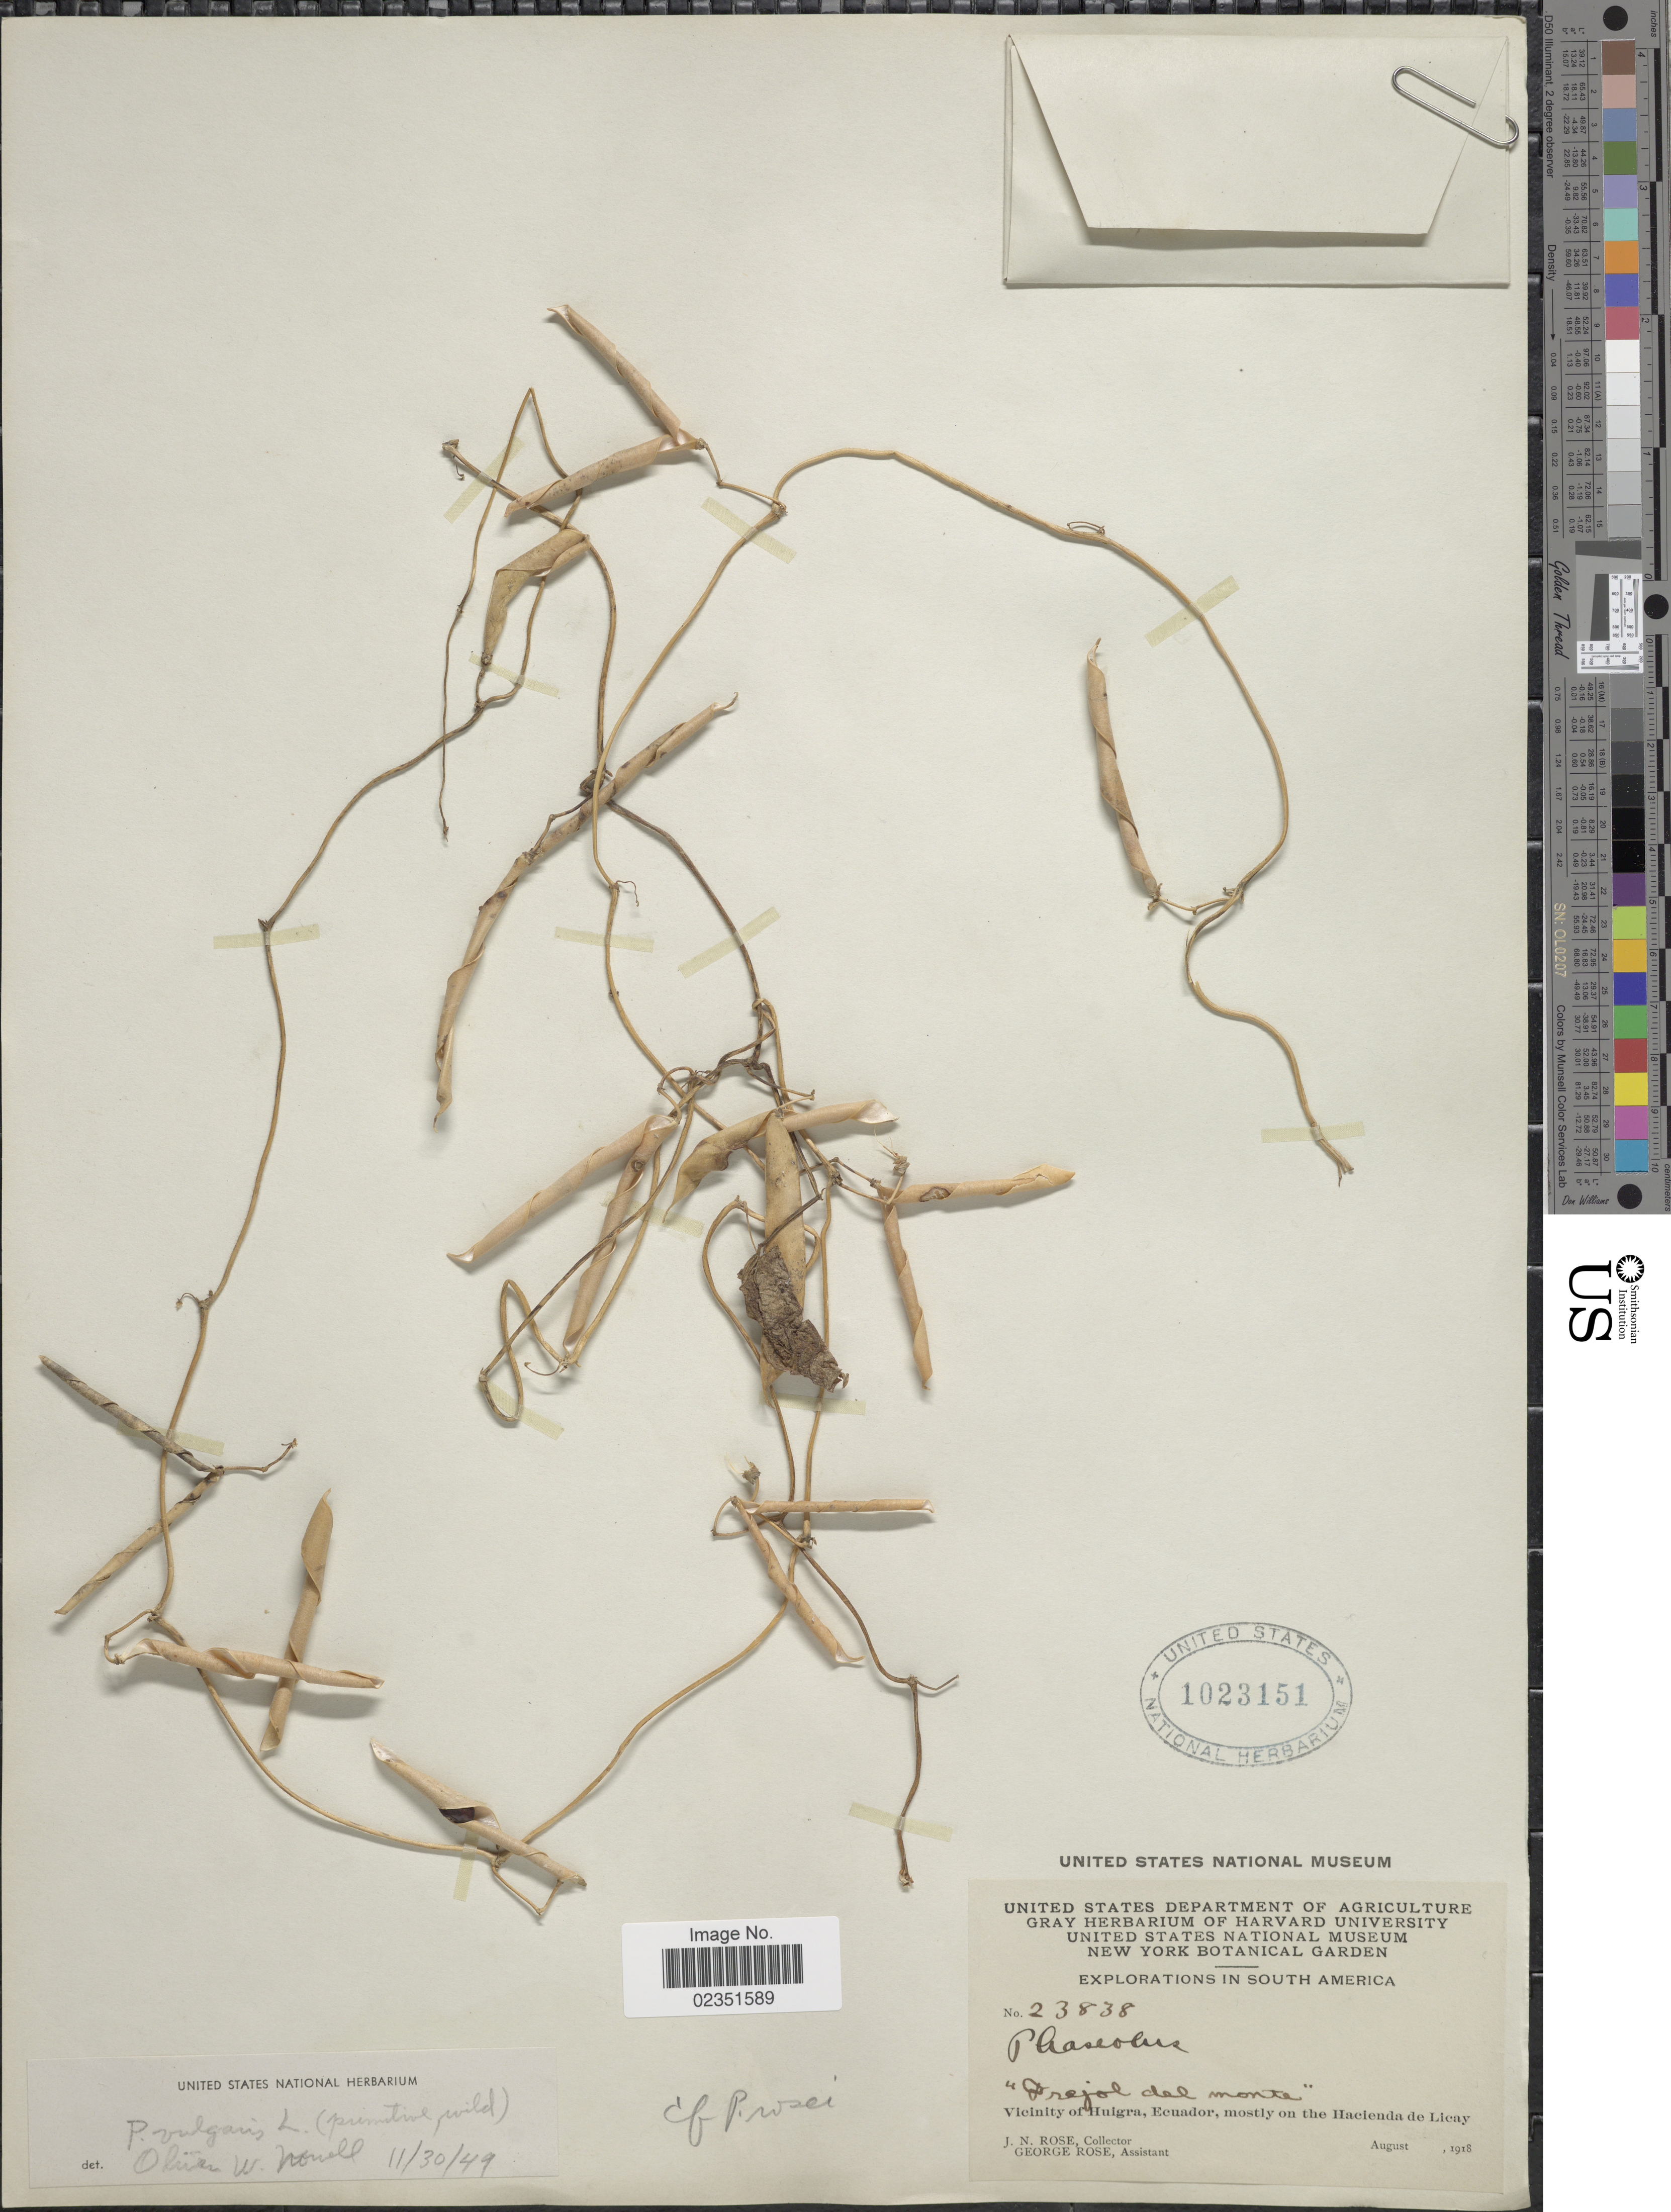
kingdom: Plantae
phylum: Tracheophyta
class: Magnoliopsida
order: Fabales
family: Fabaceae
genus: Phaseolus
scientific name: Phaseolus vulgaris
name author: L.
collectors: J. N. Rose & G. Rose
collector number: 23838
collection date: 1918-08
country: Ecuador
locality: Frejol del monte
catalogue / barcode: US 1023151